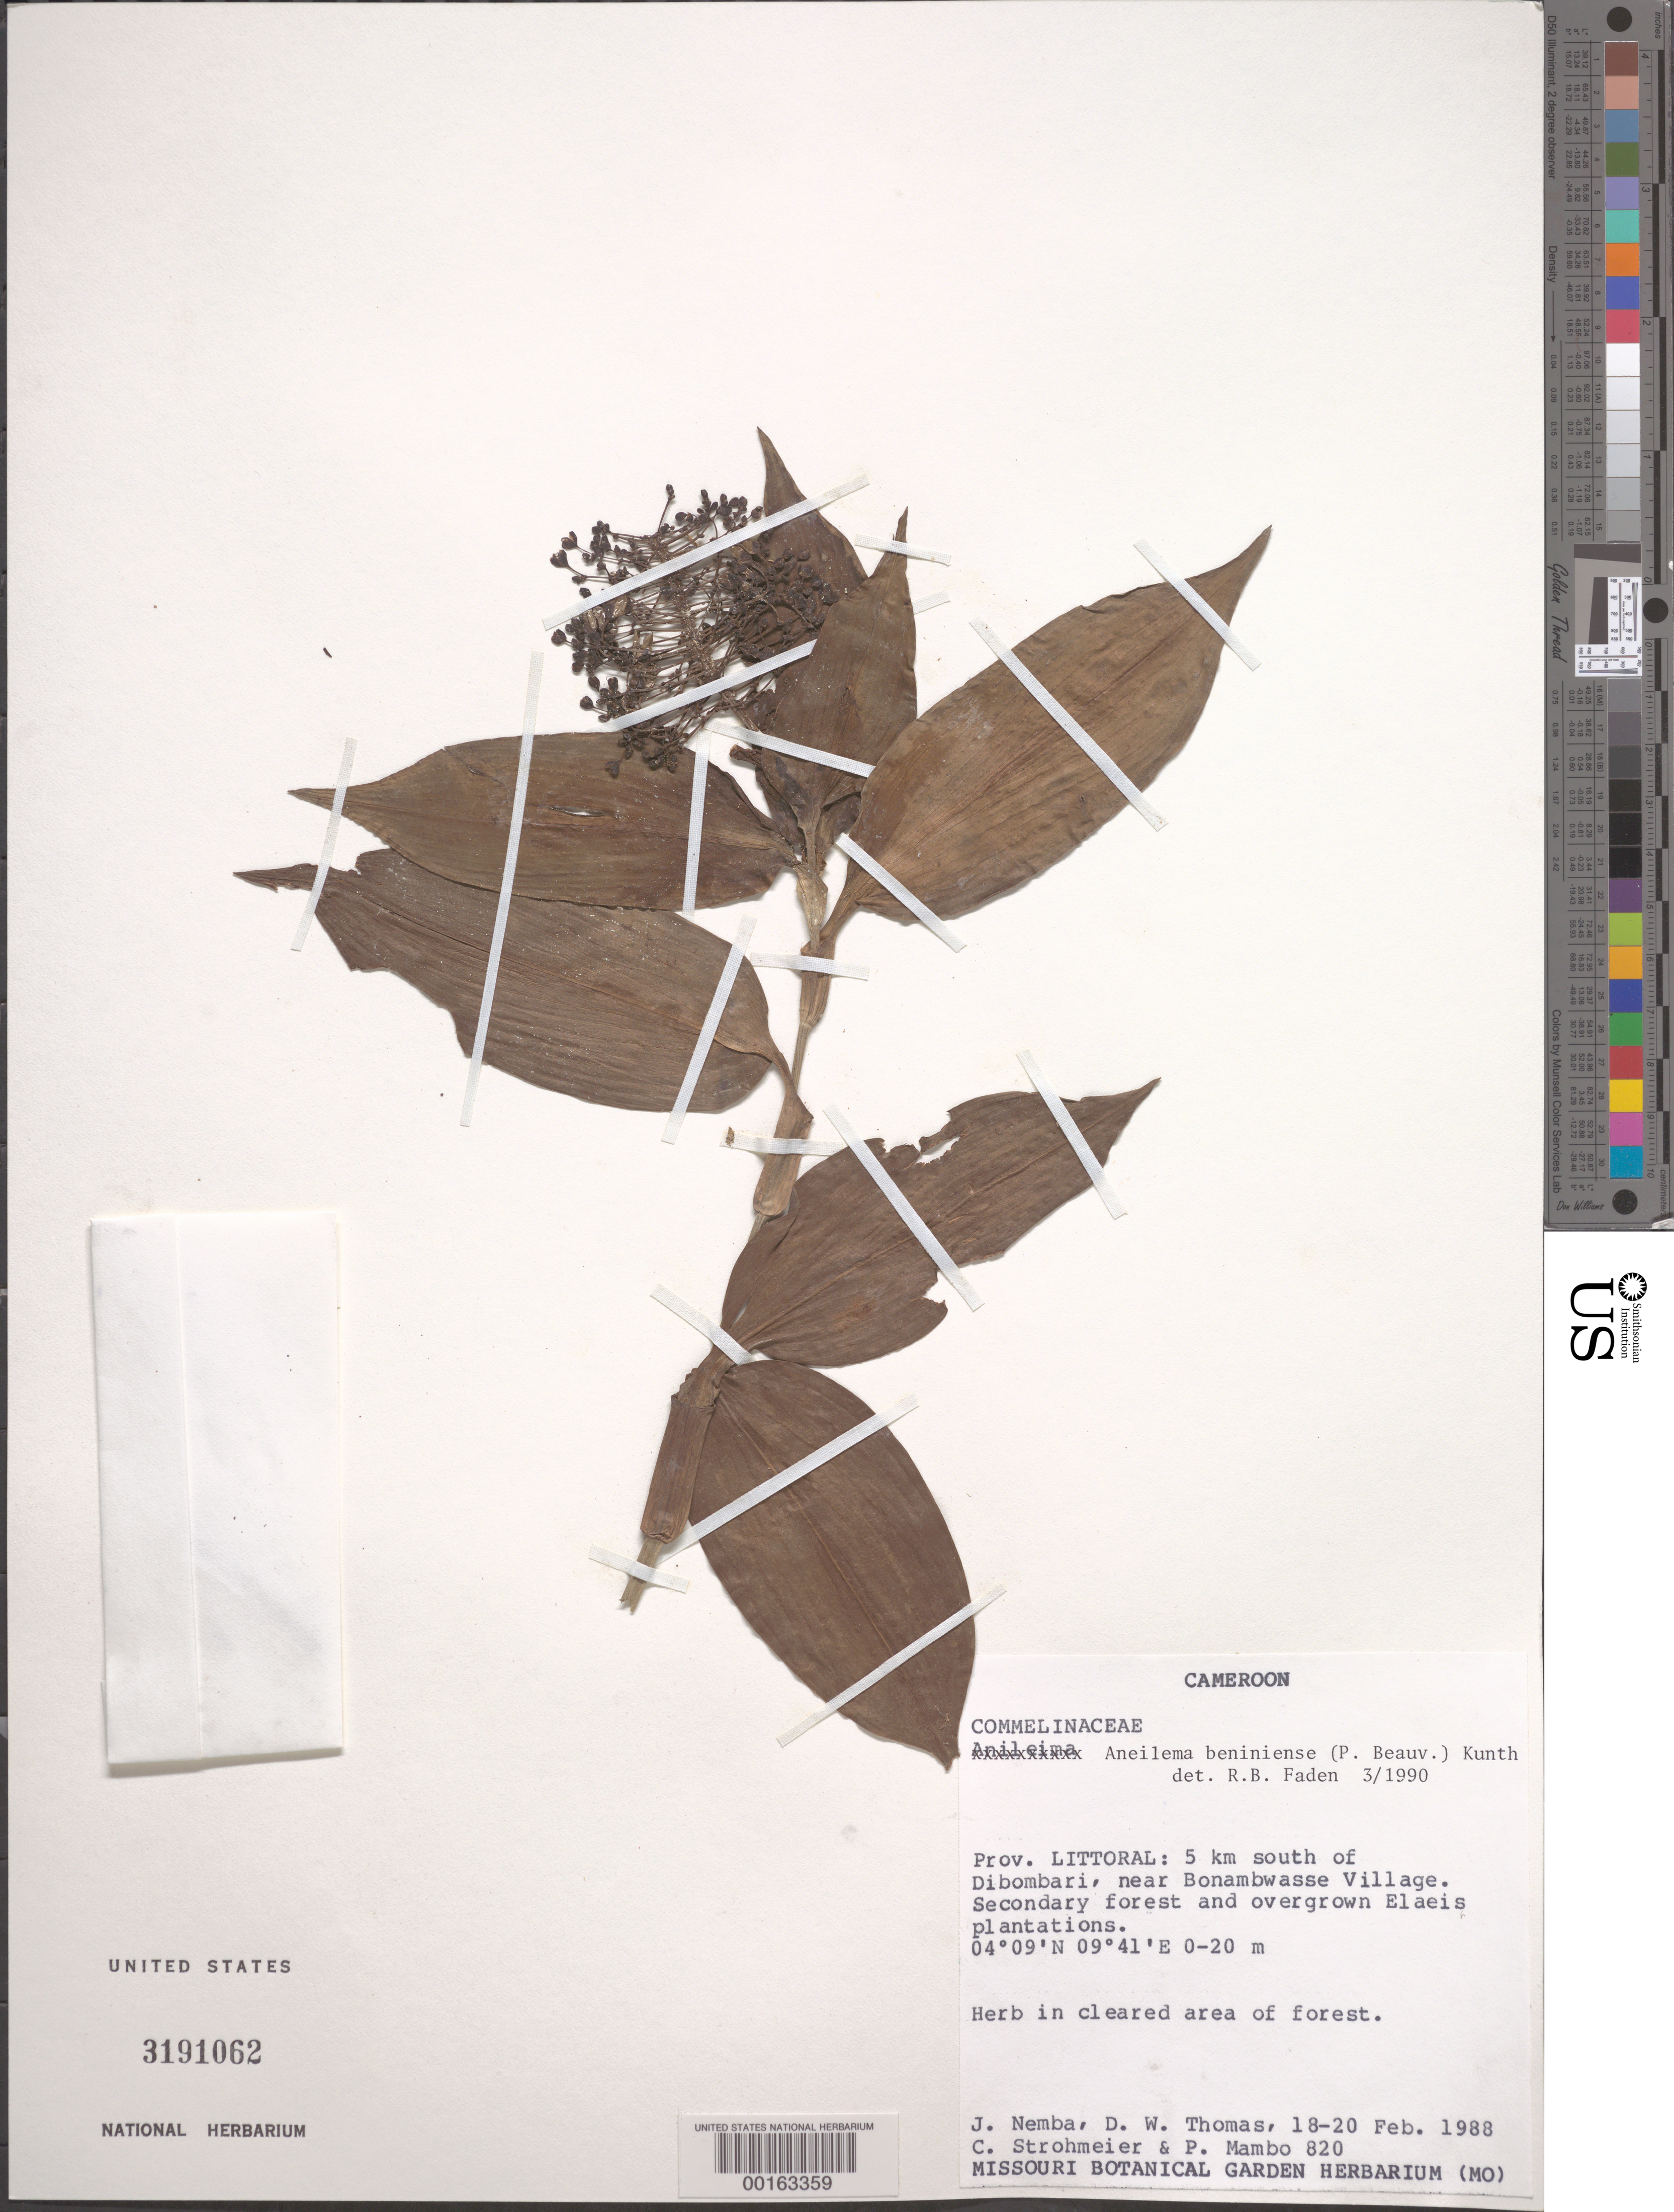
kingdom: Plantae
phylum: Tracheophyta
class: Liliopsida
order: Commelinales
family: Commelinaceae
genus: Aneilema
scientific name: Aneilema beniniense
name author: (P. Beauv.) Kunth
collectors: J. Nemba, D. W. Thomas, C. Strohmeier & P. Mambo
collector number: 820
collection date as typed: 18 Feb 1988 to 20 Feb 1988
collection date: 1988-02-18/1988-02-20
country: Cameroon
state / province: Littoral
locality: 5 km s of dibombari, near bonambwasse village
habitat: Cleared area of forest, secondary forest and overgrown elaeis plantations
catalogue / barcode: US 3191062